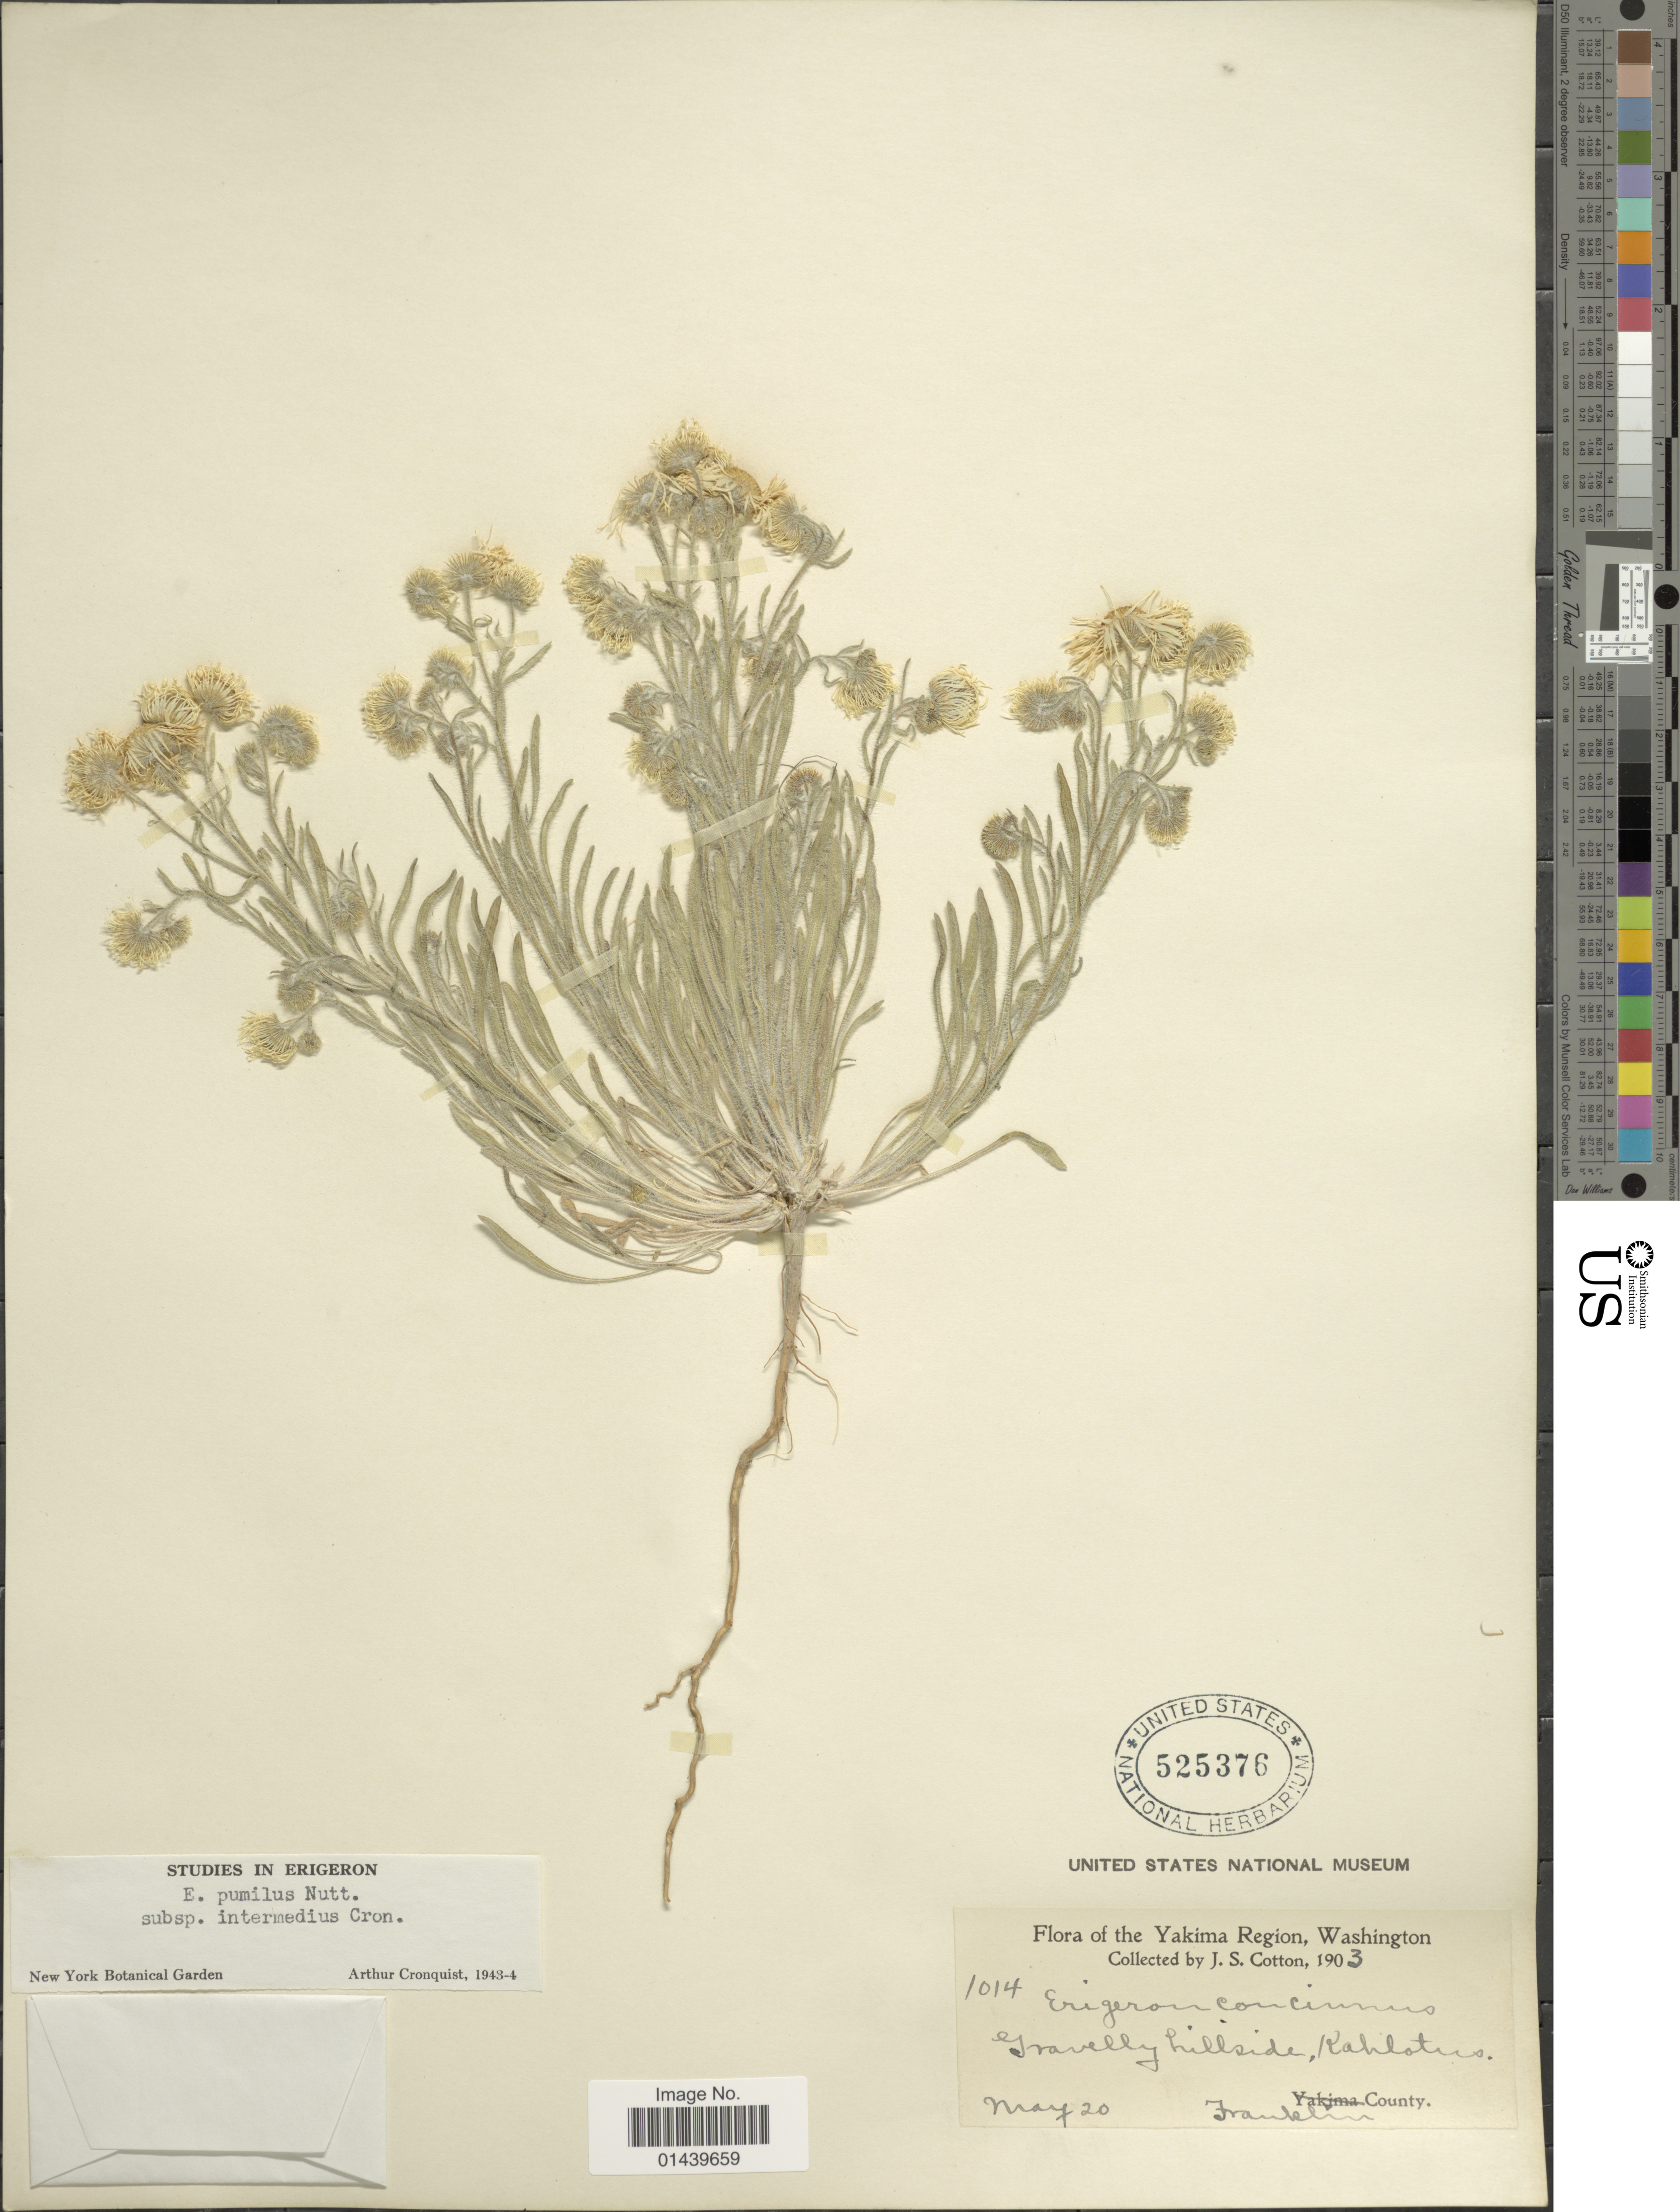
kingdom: Plantae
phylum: Tracheophyta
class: Magnoliopsida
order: Asterales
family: Asteraceae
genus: Erigeron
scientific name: Erigeron pumilus subsp. intermedius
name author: Cronq.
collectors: J. S. Cotton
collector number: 1014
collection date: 1903-05-20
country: United States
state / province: Washington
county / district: Franklin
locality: The Yakima Region. Franklin County.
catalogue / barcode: US 525376